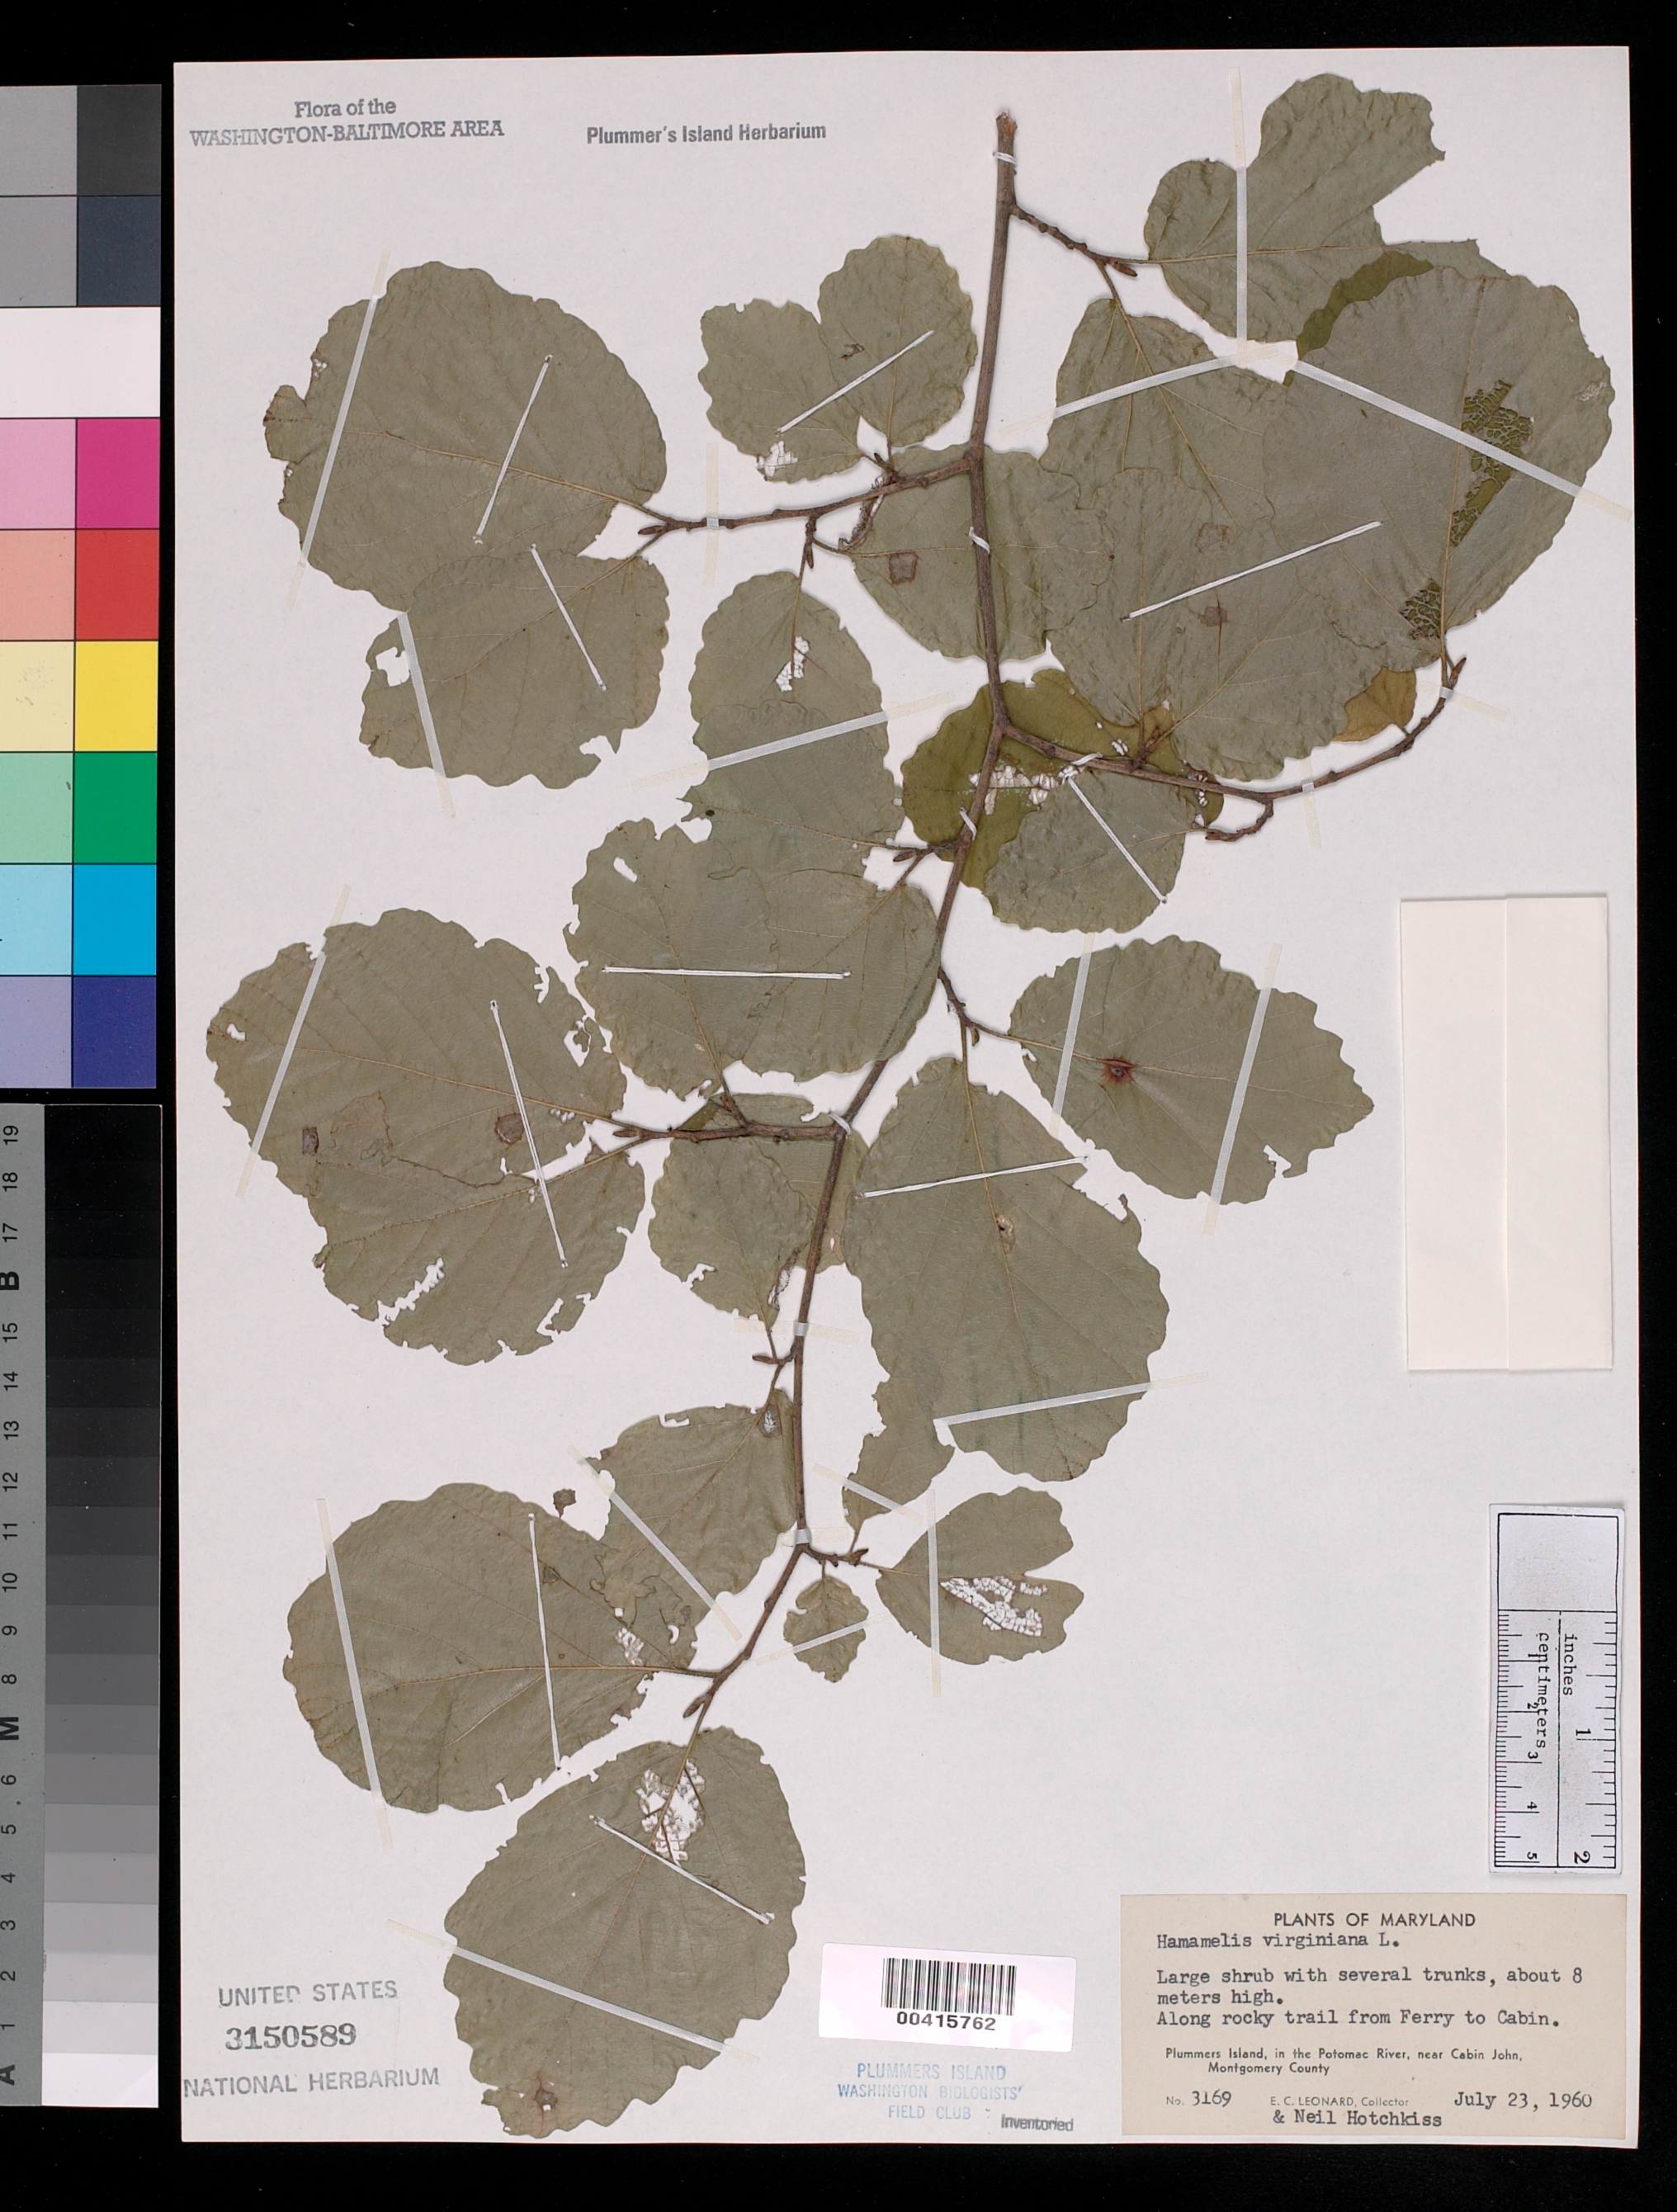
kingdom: Plantae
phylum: Tracheophyta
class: Magnoliopsida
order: Saxifragales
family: Hamamelidaceae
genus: Hamamelis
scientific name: Hamamelis virginiana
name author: L.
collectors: E. C. Leonard & N. Hotchkiss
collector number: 3169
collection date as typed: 23 Jul 1960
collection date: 1960-07-23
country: United States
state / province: Maryland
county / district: Montgomery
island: Plummers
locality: Plummer's Island; along rocky trail from Ferry to Cabin C. & O. Canal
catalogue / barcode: US 3150589